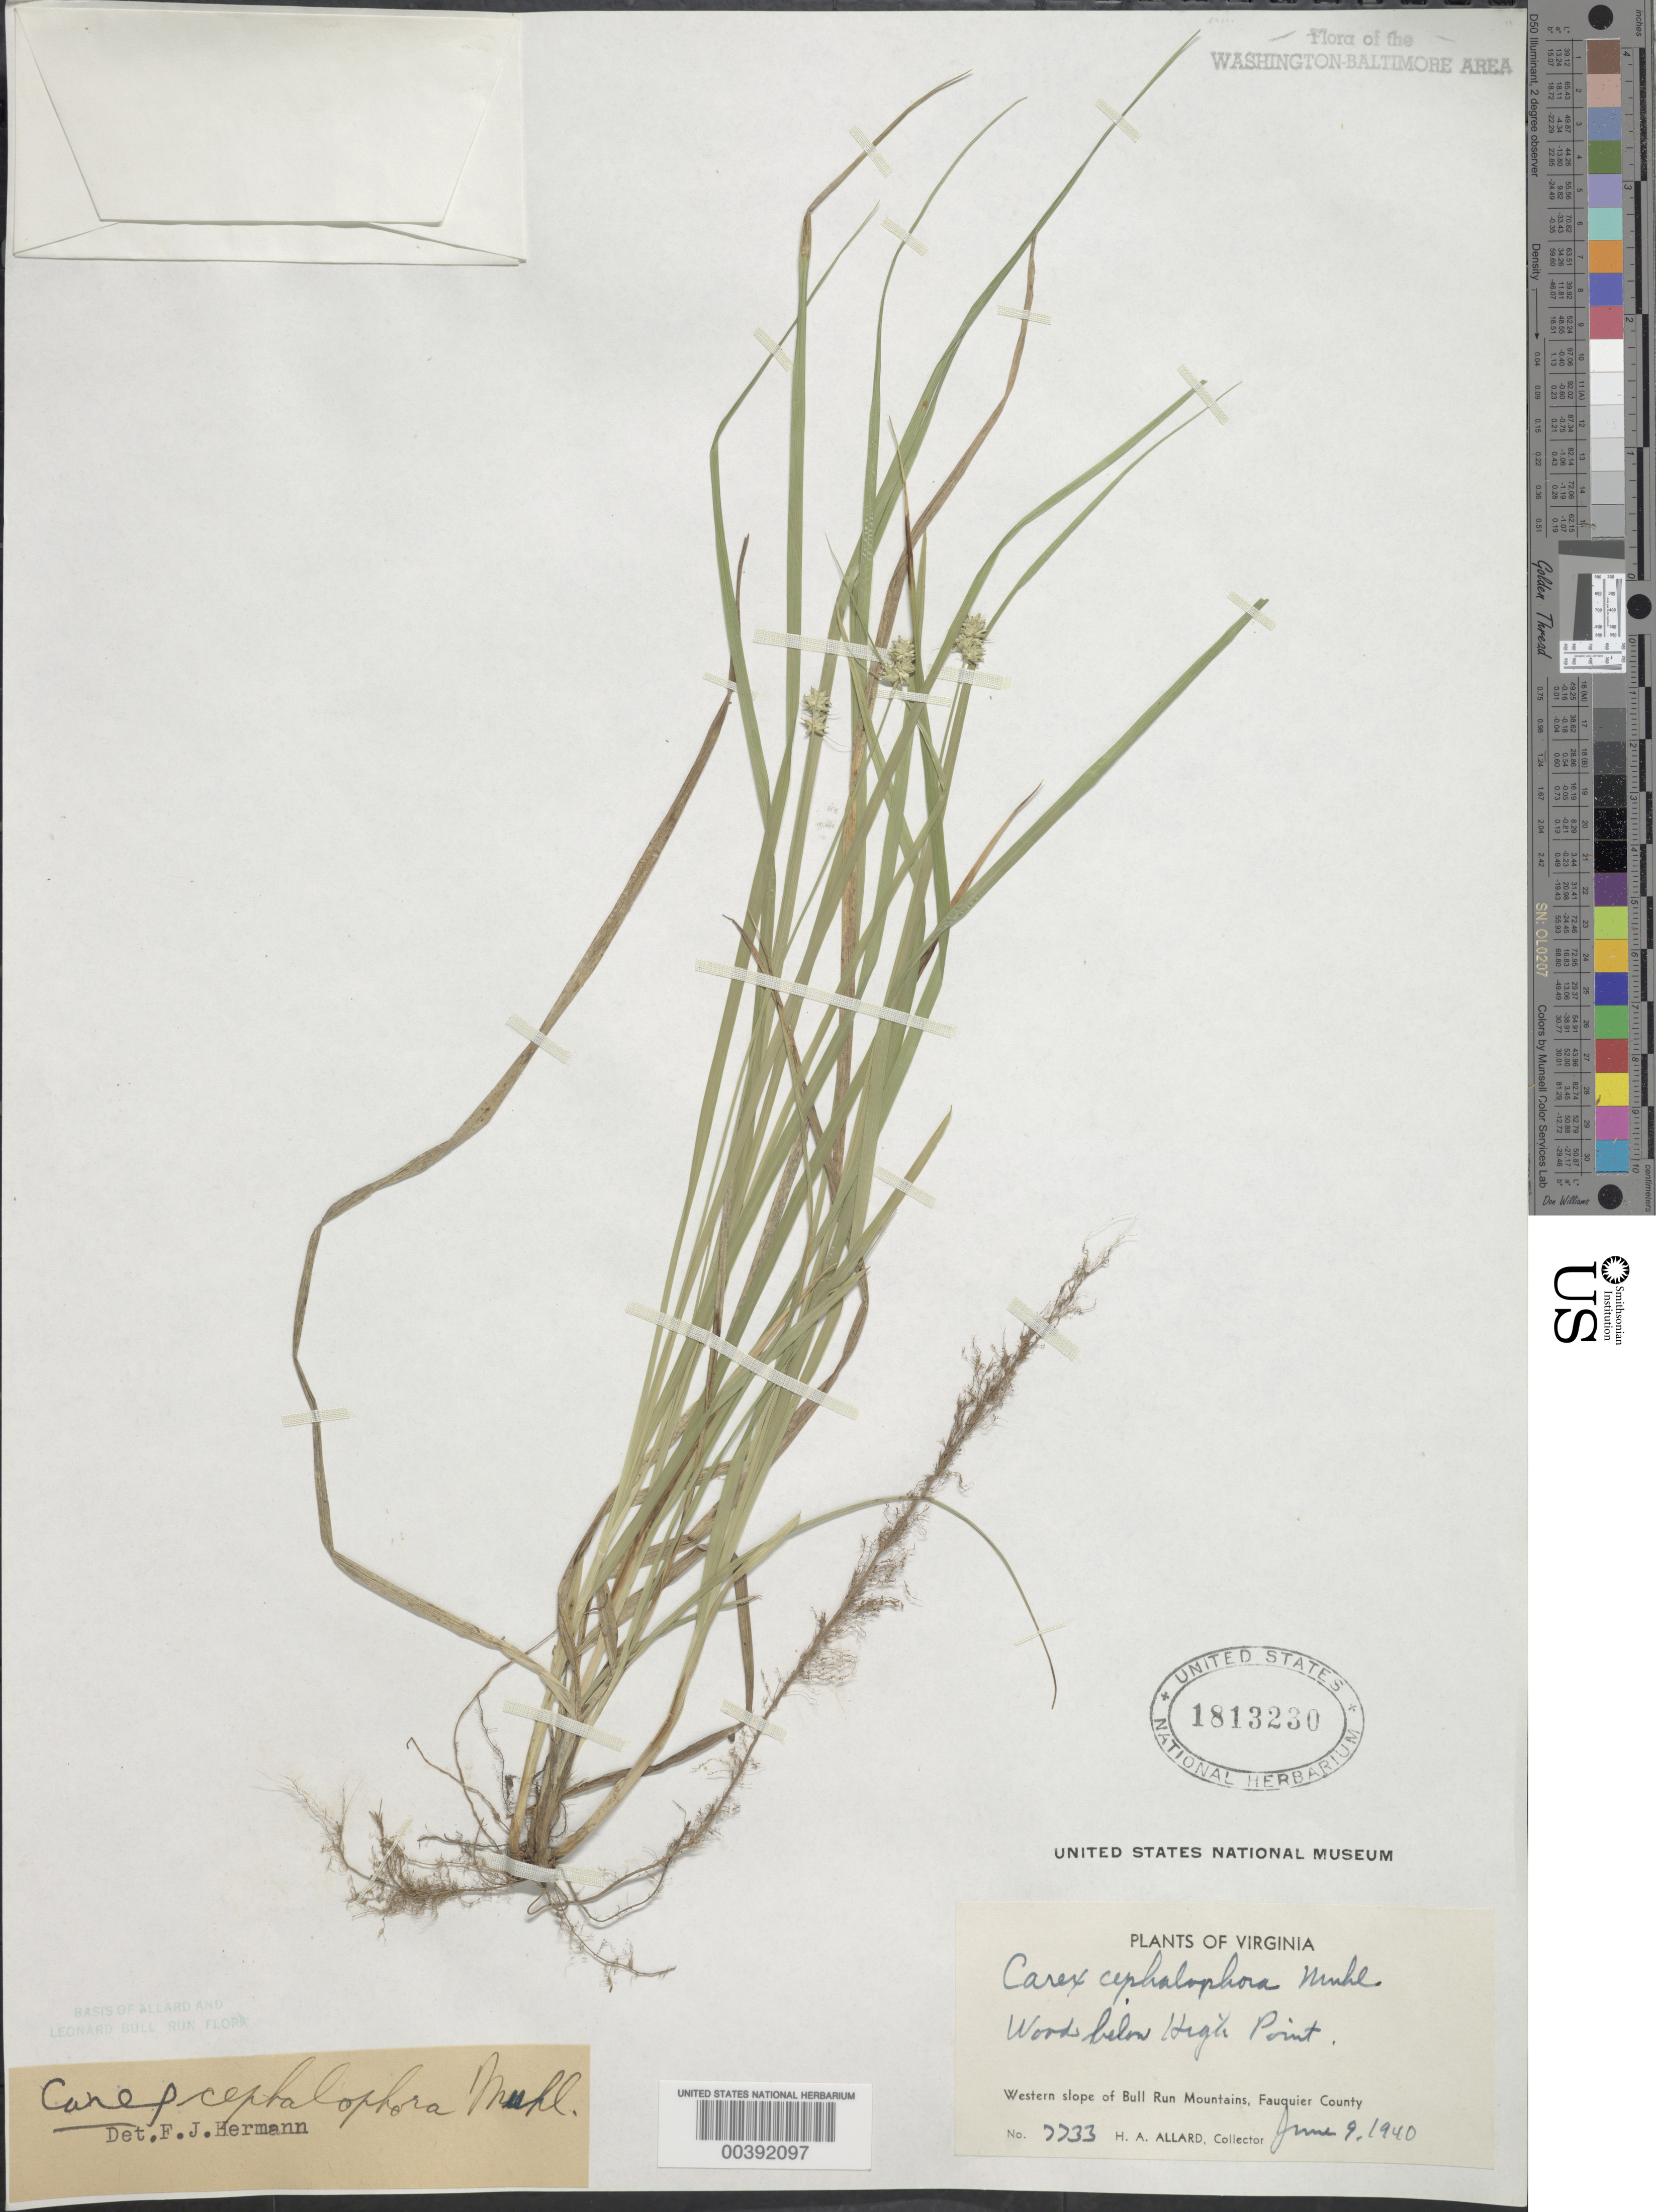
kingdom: Plantae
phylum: Tracheophyta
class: Liliopsida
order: Poales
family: Cyperaceae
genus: Carex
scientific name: Carex cephalophora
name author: Muhl. ex Willd.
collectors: H. A. Allard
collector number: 7733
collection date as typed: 09 Jun 1940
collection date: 1940-06-09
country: United States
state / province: Virginia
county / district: Fauquier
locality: Below High Point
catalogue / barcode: US 1813230